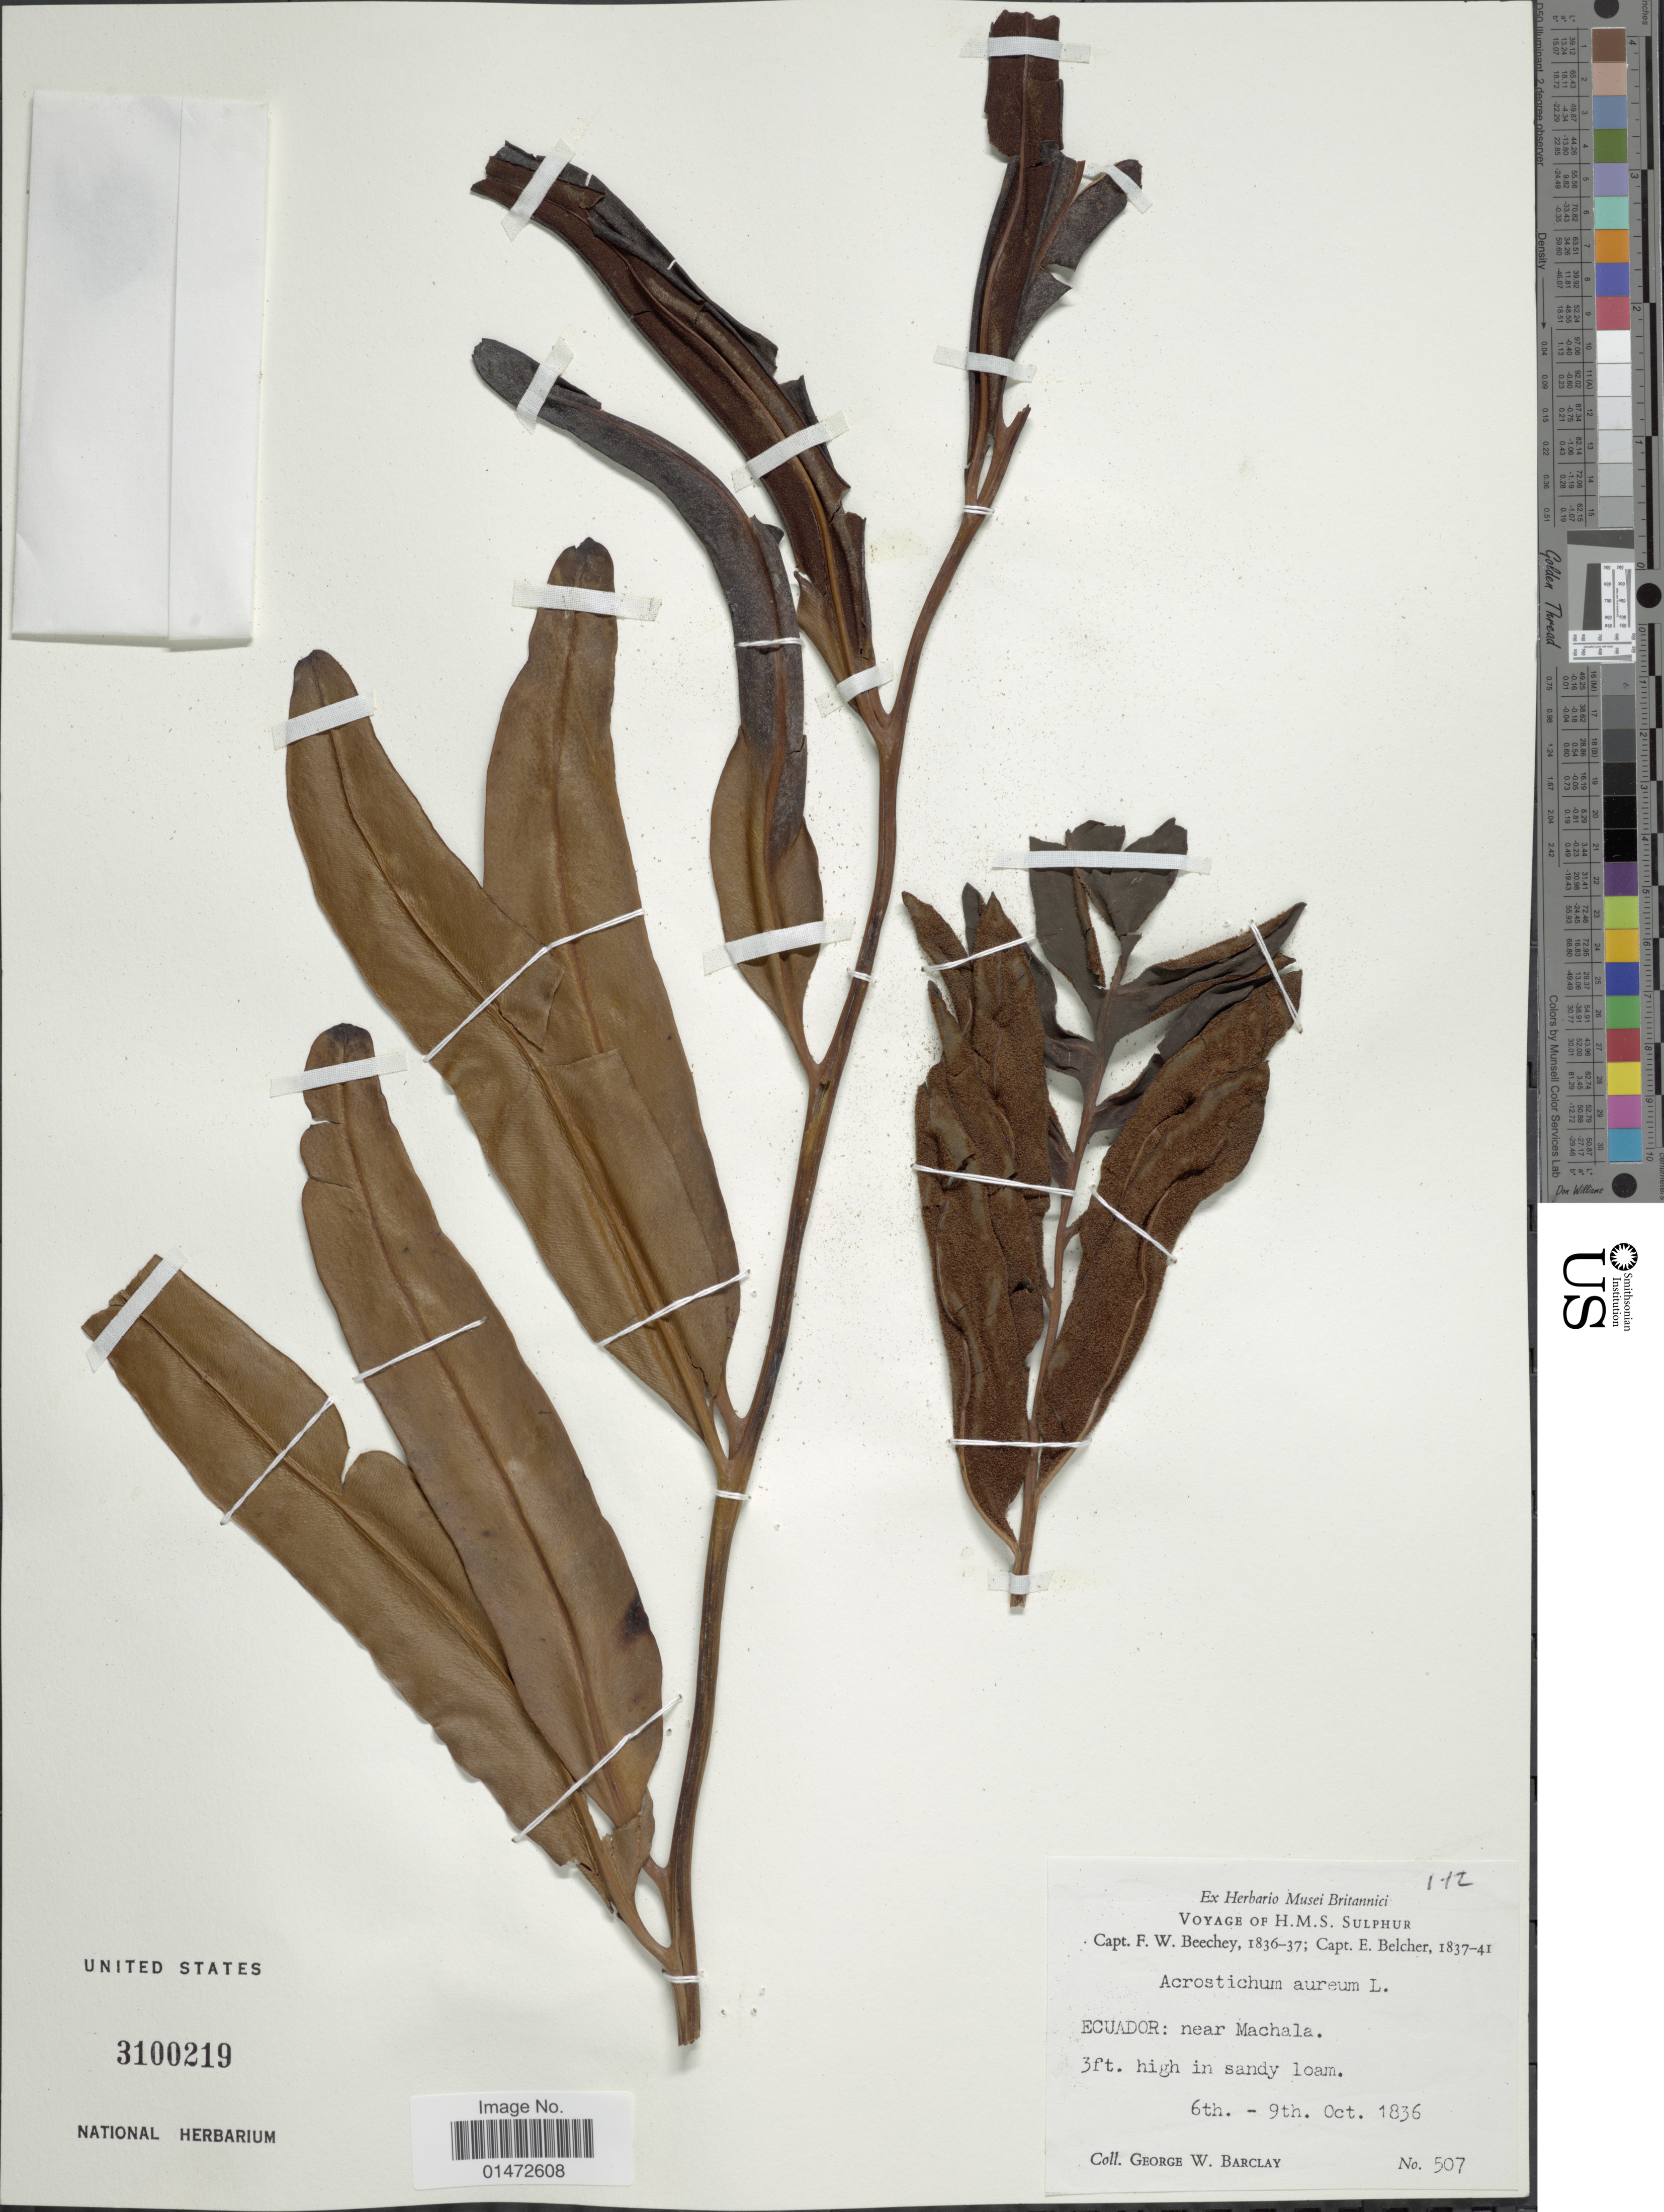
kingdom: Plantae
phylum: Tracheophyta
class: Polypodiopsida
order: Polypodiales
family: Pteridaceae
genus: Acrostichum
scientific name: Acrostichum aureum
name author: L.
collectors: G. W. Barclay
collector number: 507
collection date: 1836-10-06/1836-10-09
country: Ecuador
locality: Near Machala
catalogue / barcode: US 3100219